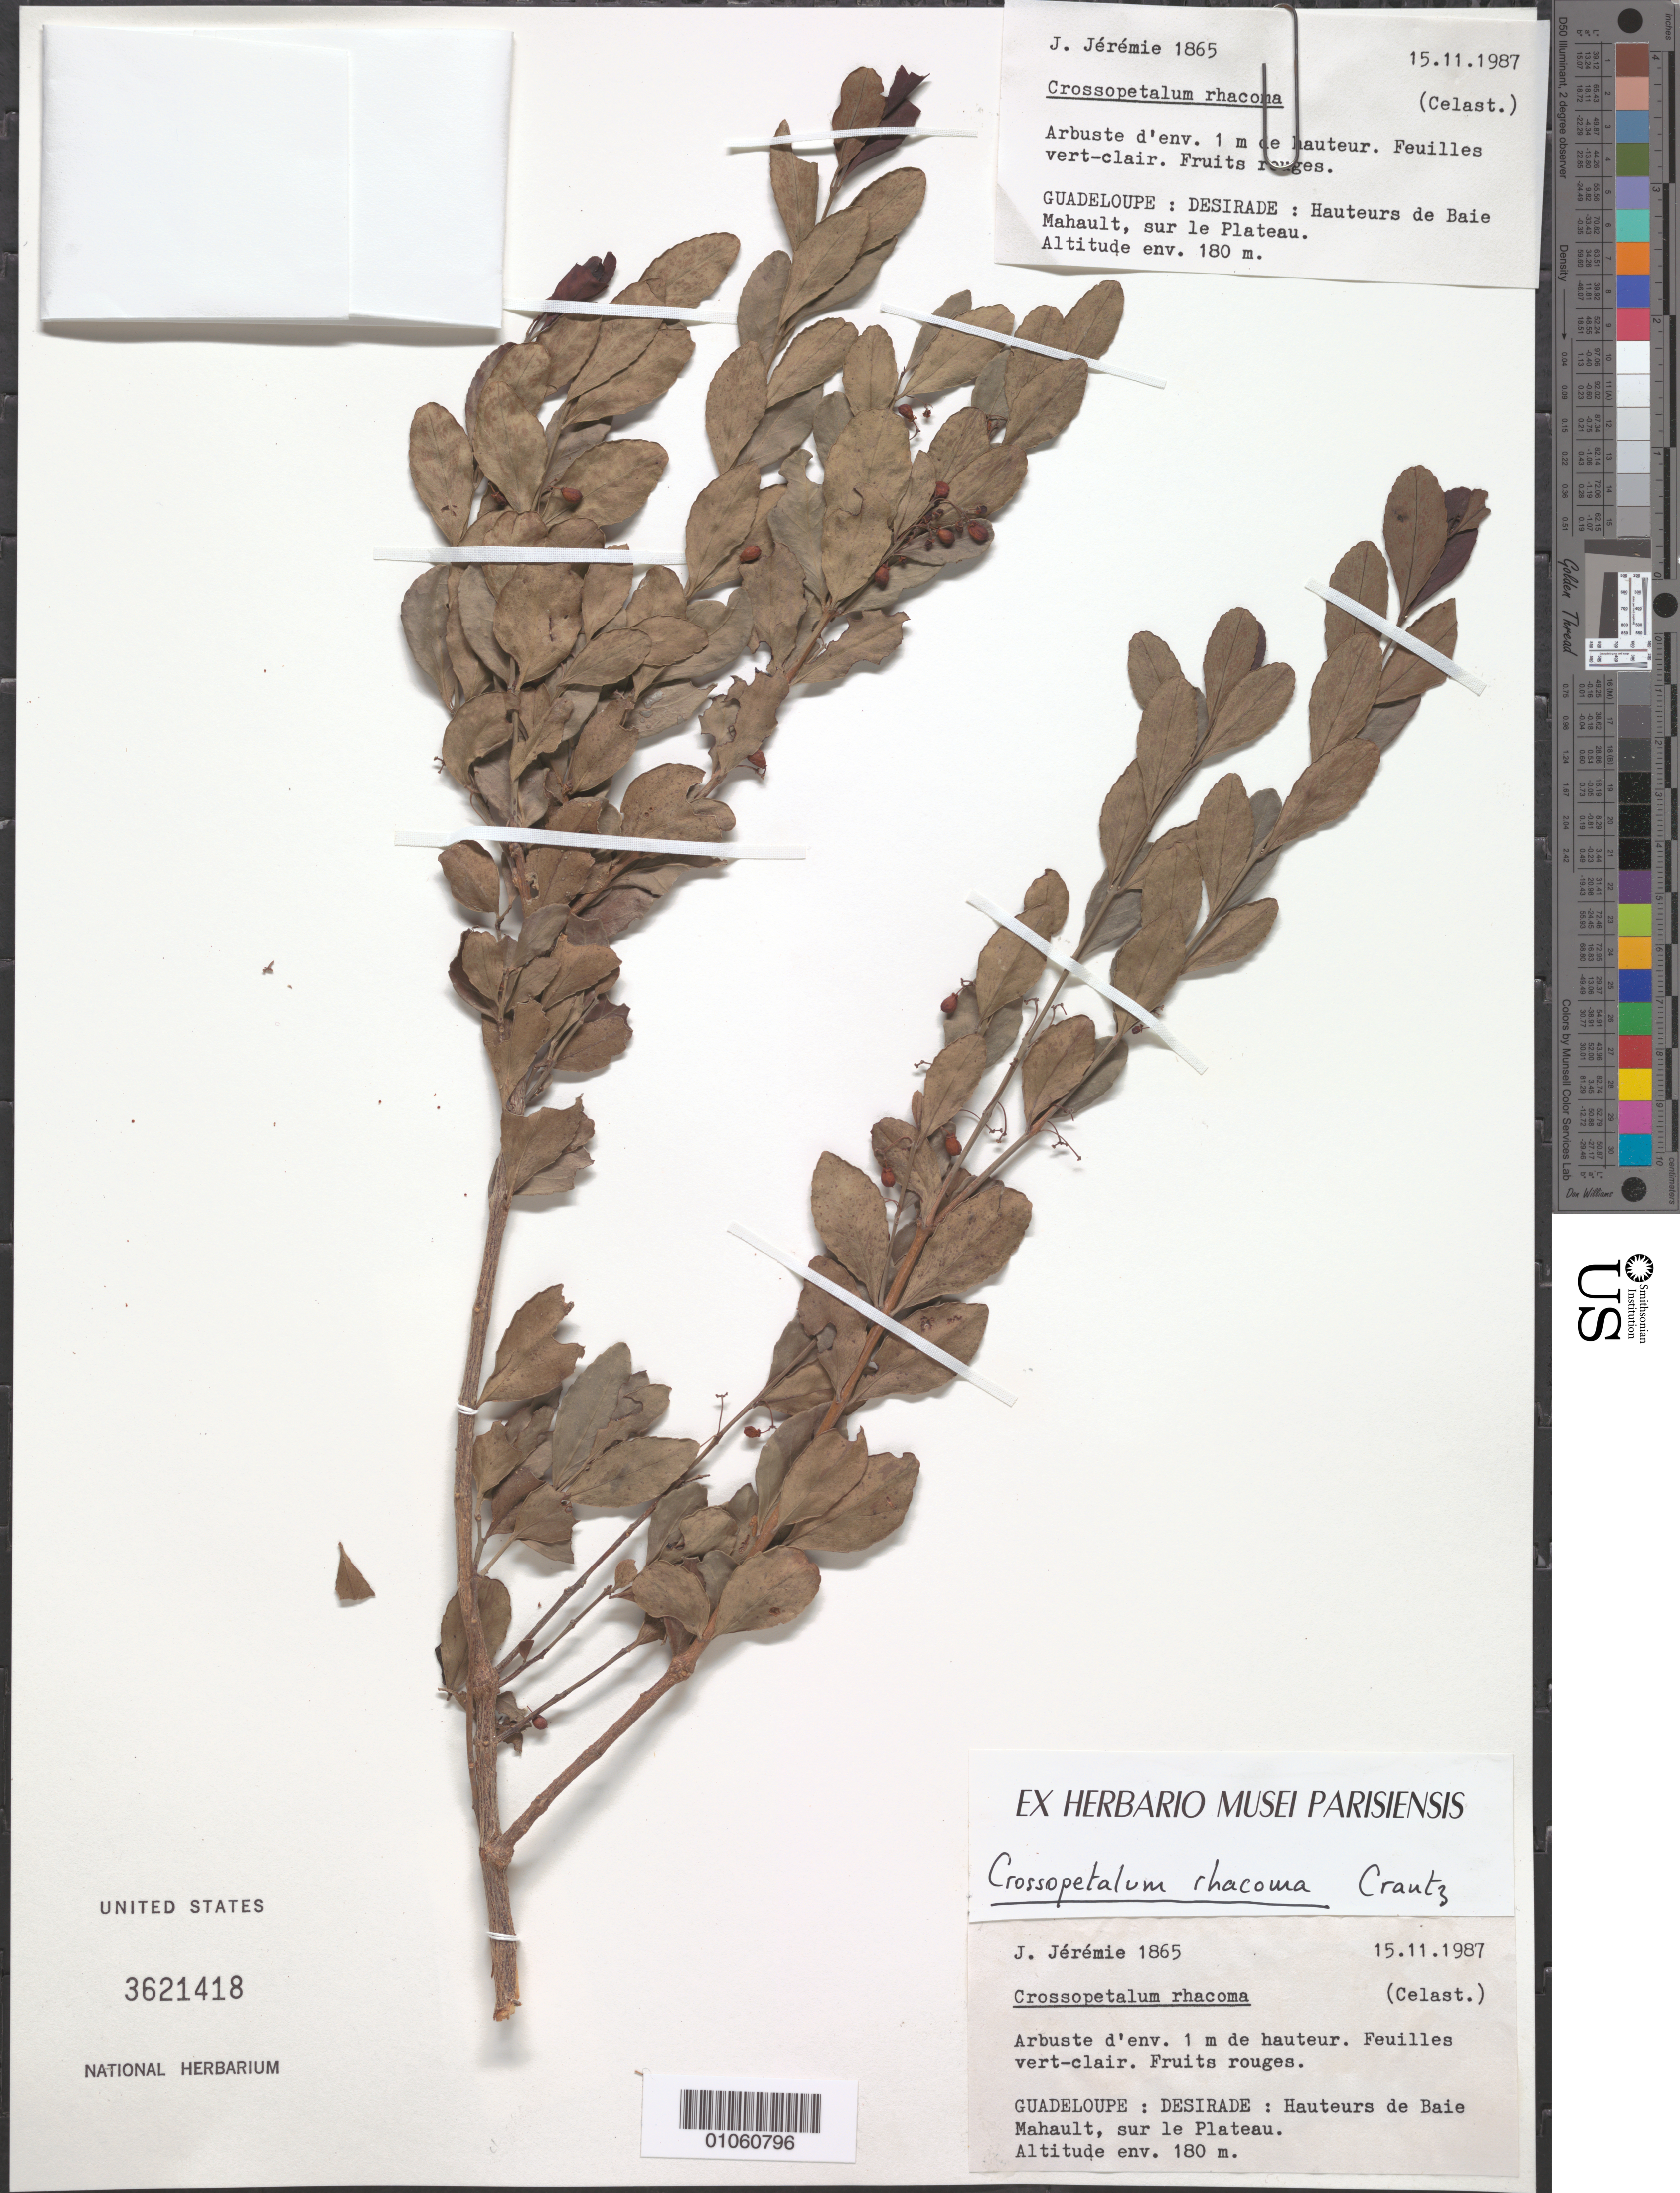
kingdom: Plantae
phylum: Tracheophyta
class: Magnoliopsida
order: Celastrales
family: Celastraceae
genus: Crossopetalum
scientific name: Crossopetalum rhacoma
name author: Crantz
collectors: J. Jérémie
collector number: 1865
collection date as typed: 15 Nov 1987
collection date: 1987-11-15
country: Guadeloupe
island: La Désirade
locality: Hauteurs de Baie Mahault, sur le Plateau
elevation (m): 180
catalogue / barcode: US 3621418